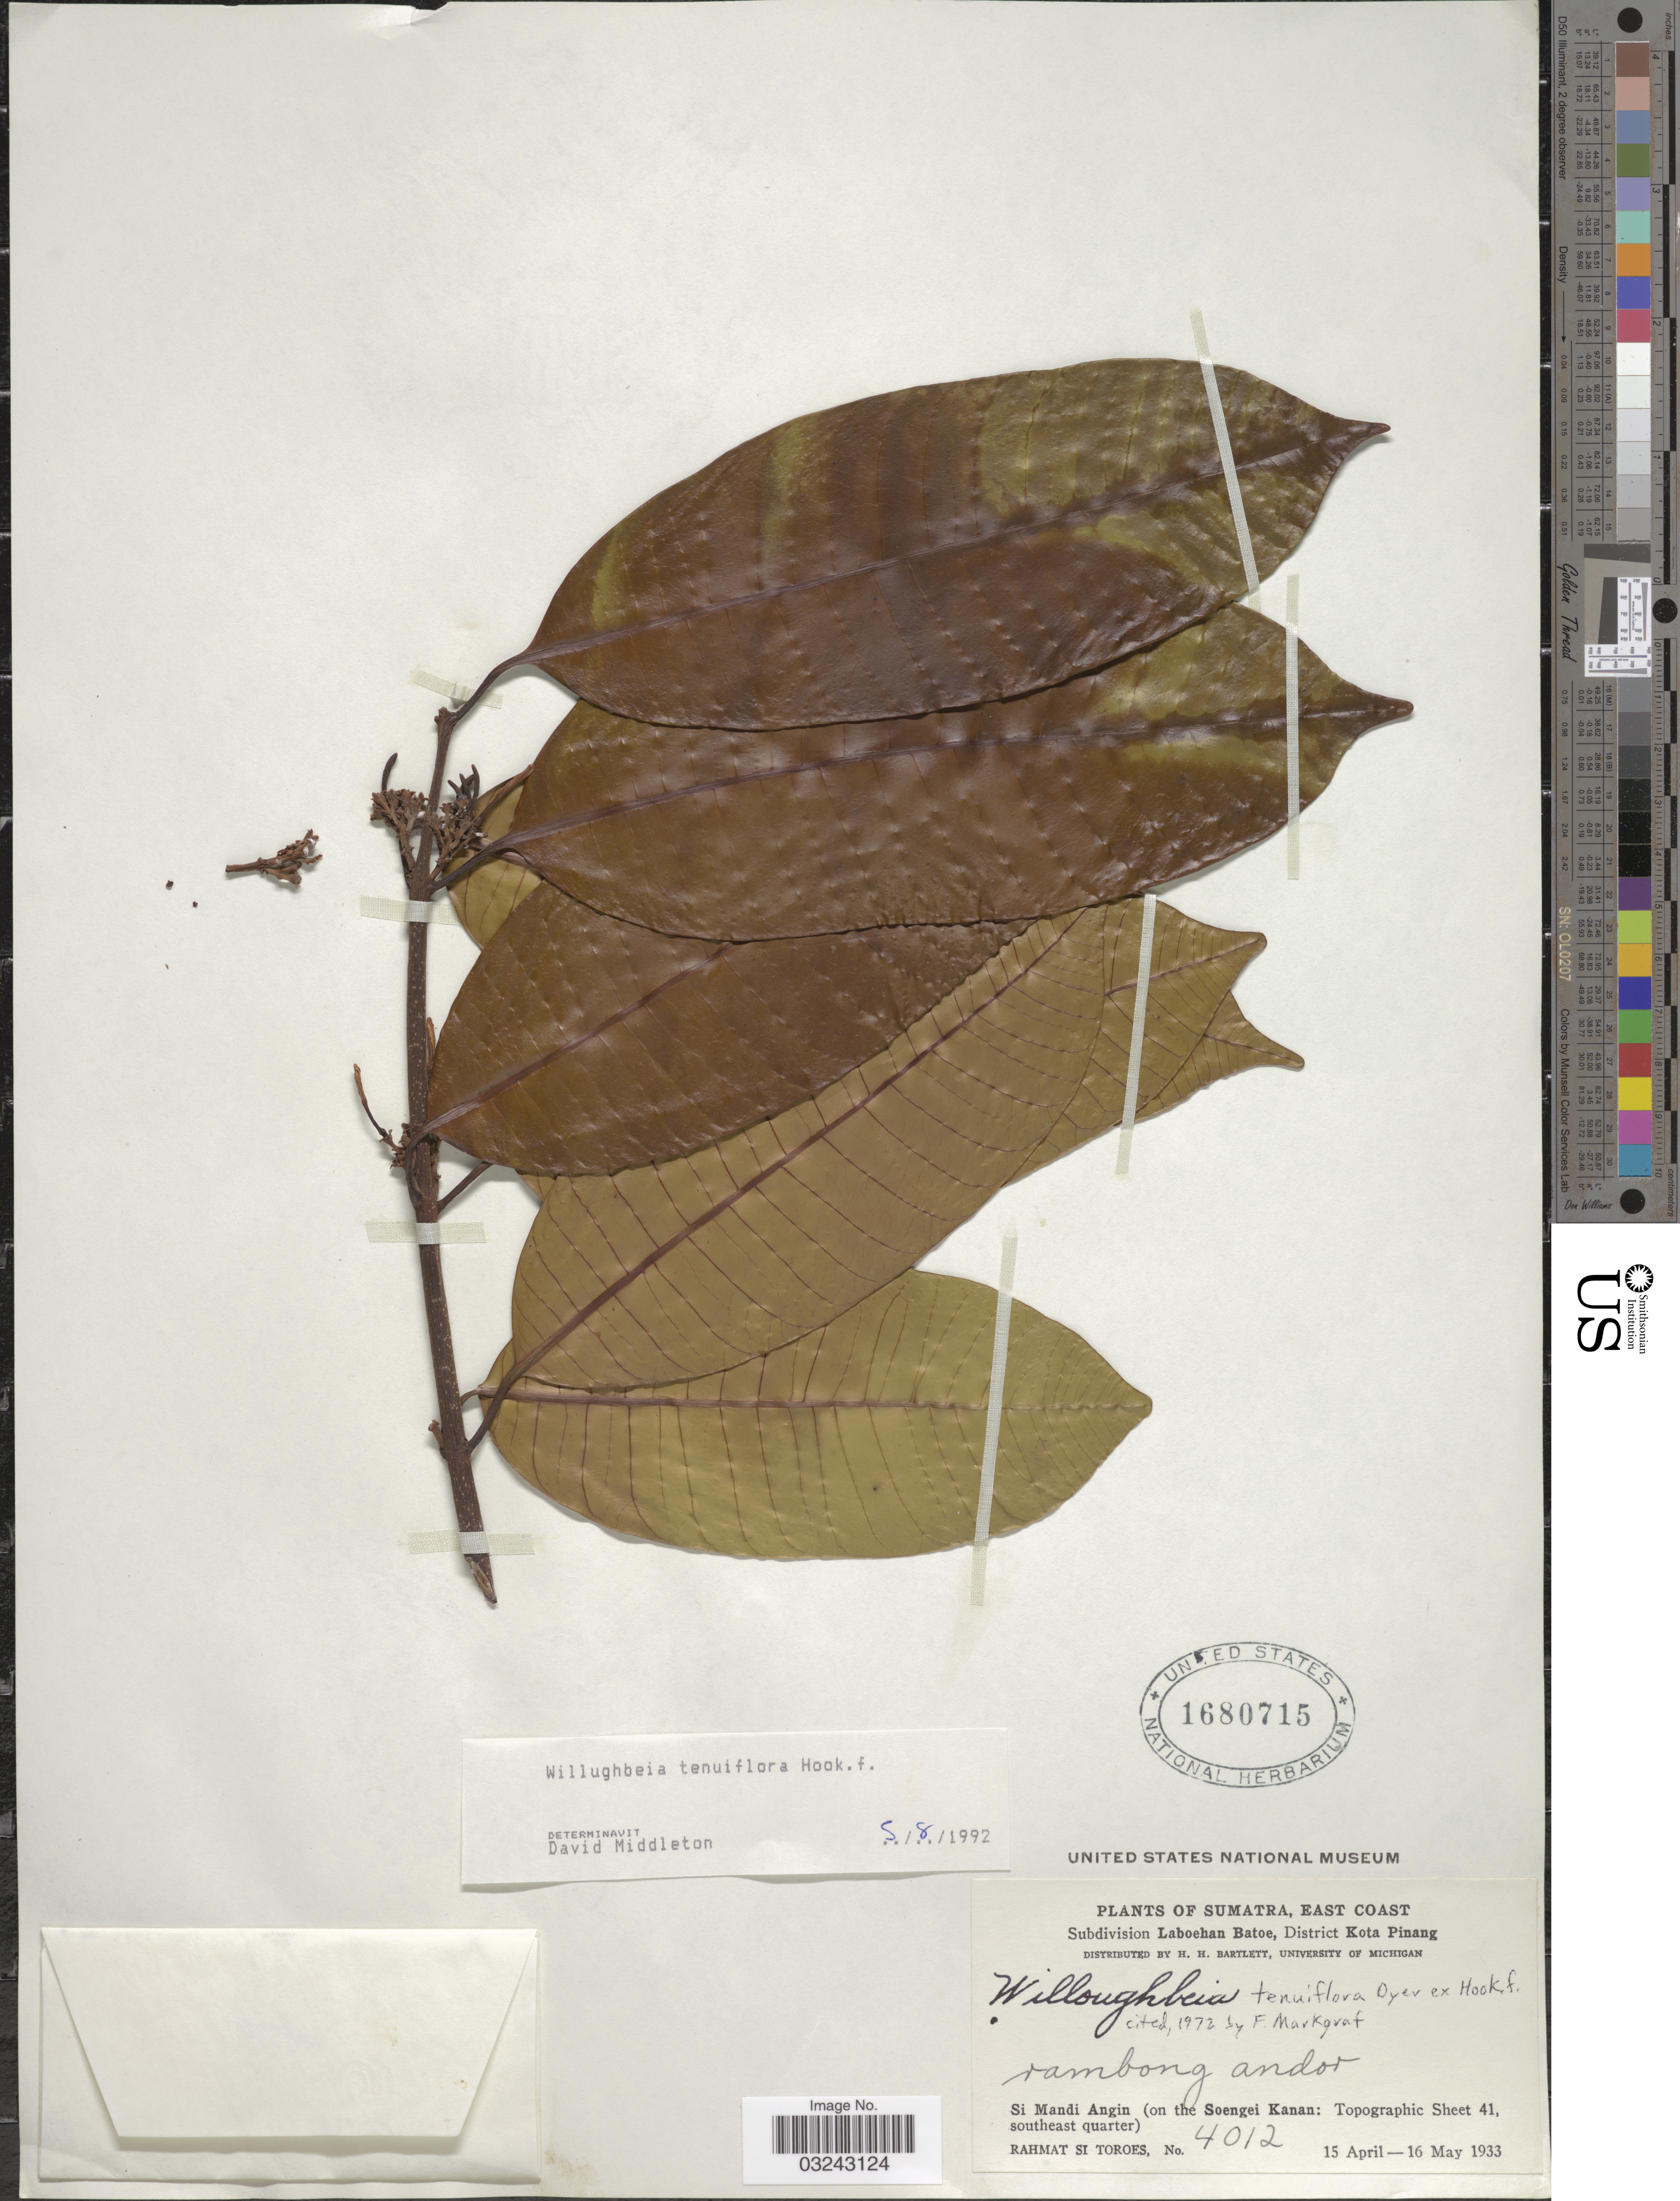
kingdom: Plantae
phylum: Tracheophyta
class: Magnoliopsida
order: Gentianales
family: Apocynaceae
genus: Willughbeia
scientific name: Willughbeia tenuiflora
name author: Dyer ex Hook. f.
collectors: Rahmat Si Boeea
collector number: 4012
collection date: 1933-04-15/1933-05-16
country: Indonesia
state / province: Sumatra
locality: East Coast, Subdivision Batoe, District Kota Pinang, Si Mandi Angin (on the Soengei Kanan: Topographic Sheet 41, southeast quarter).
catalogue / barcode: US 1680715